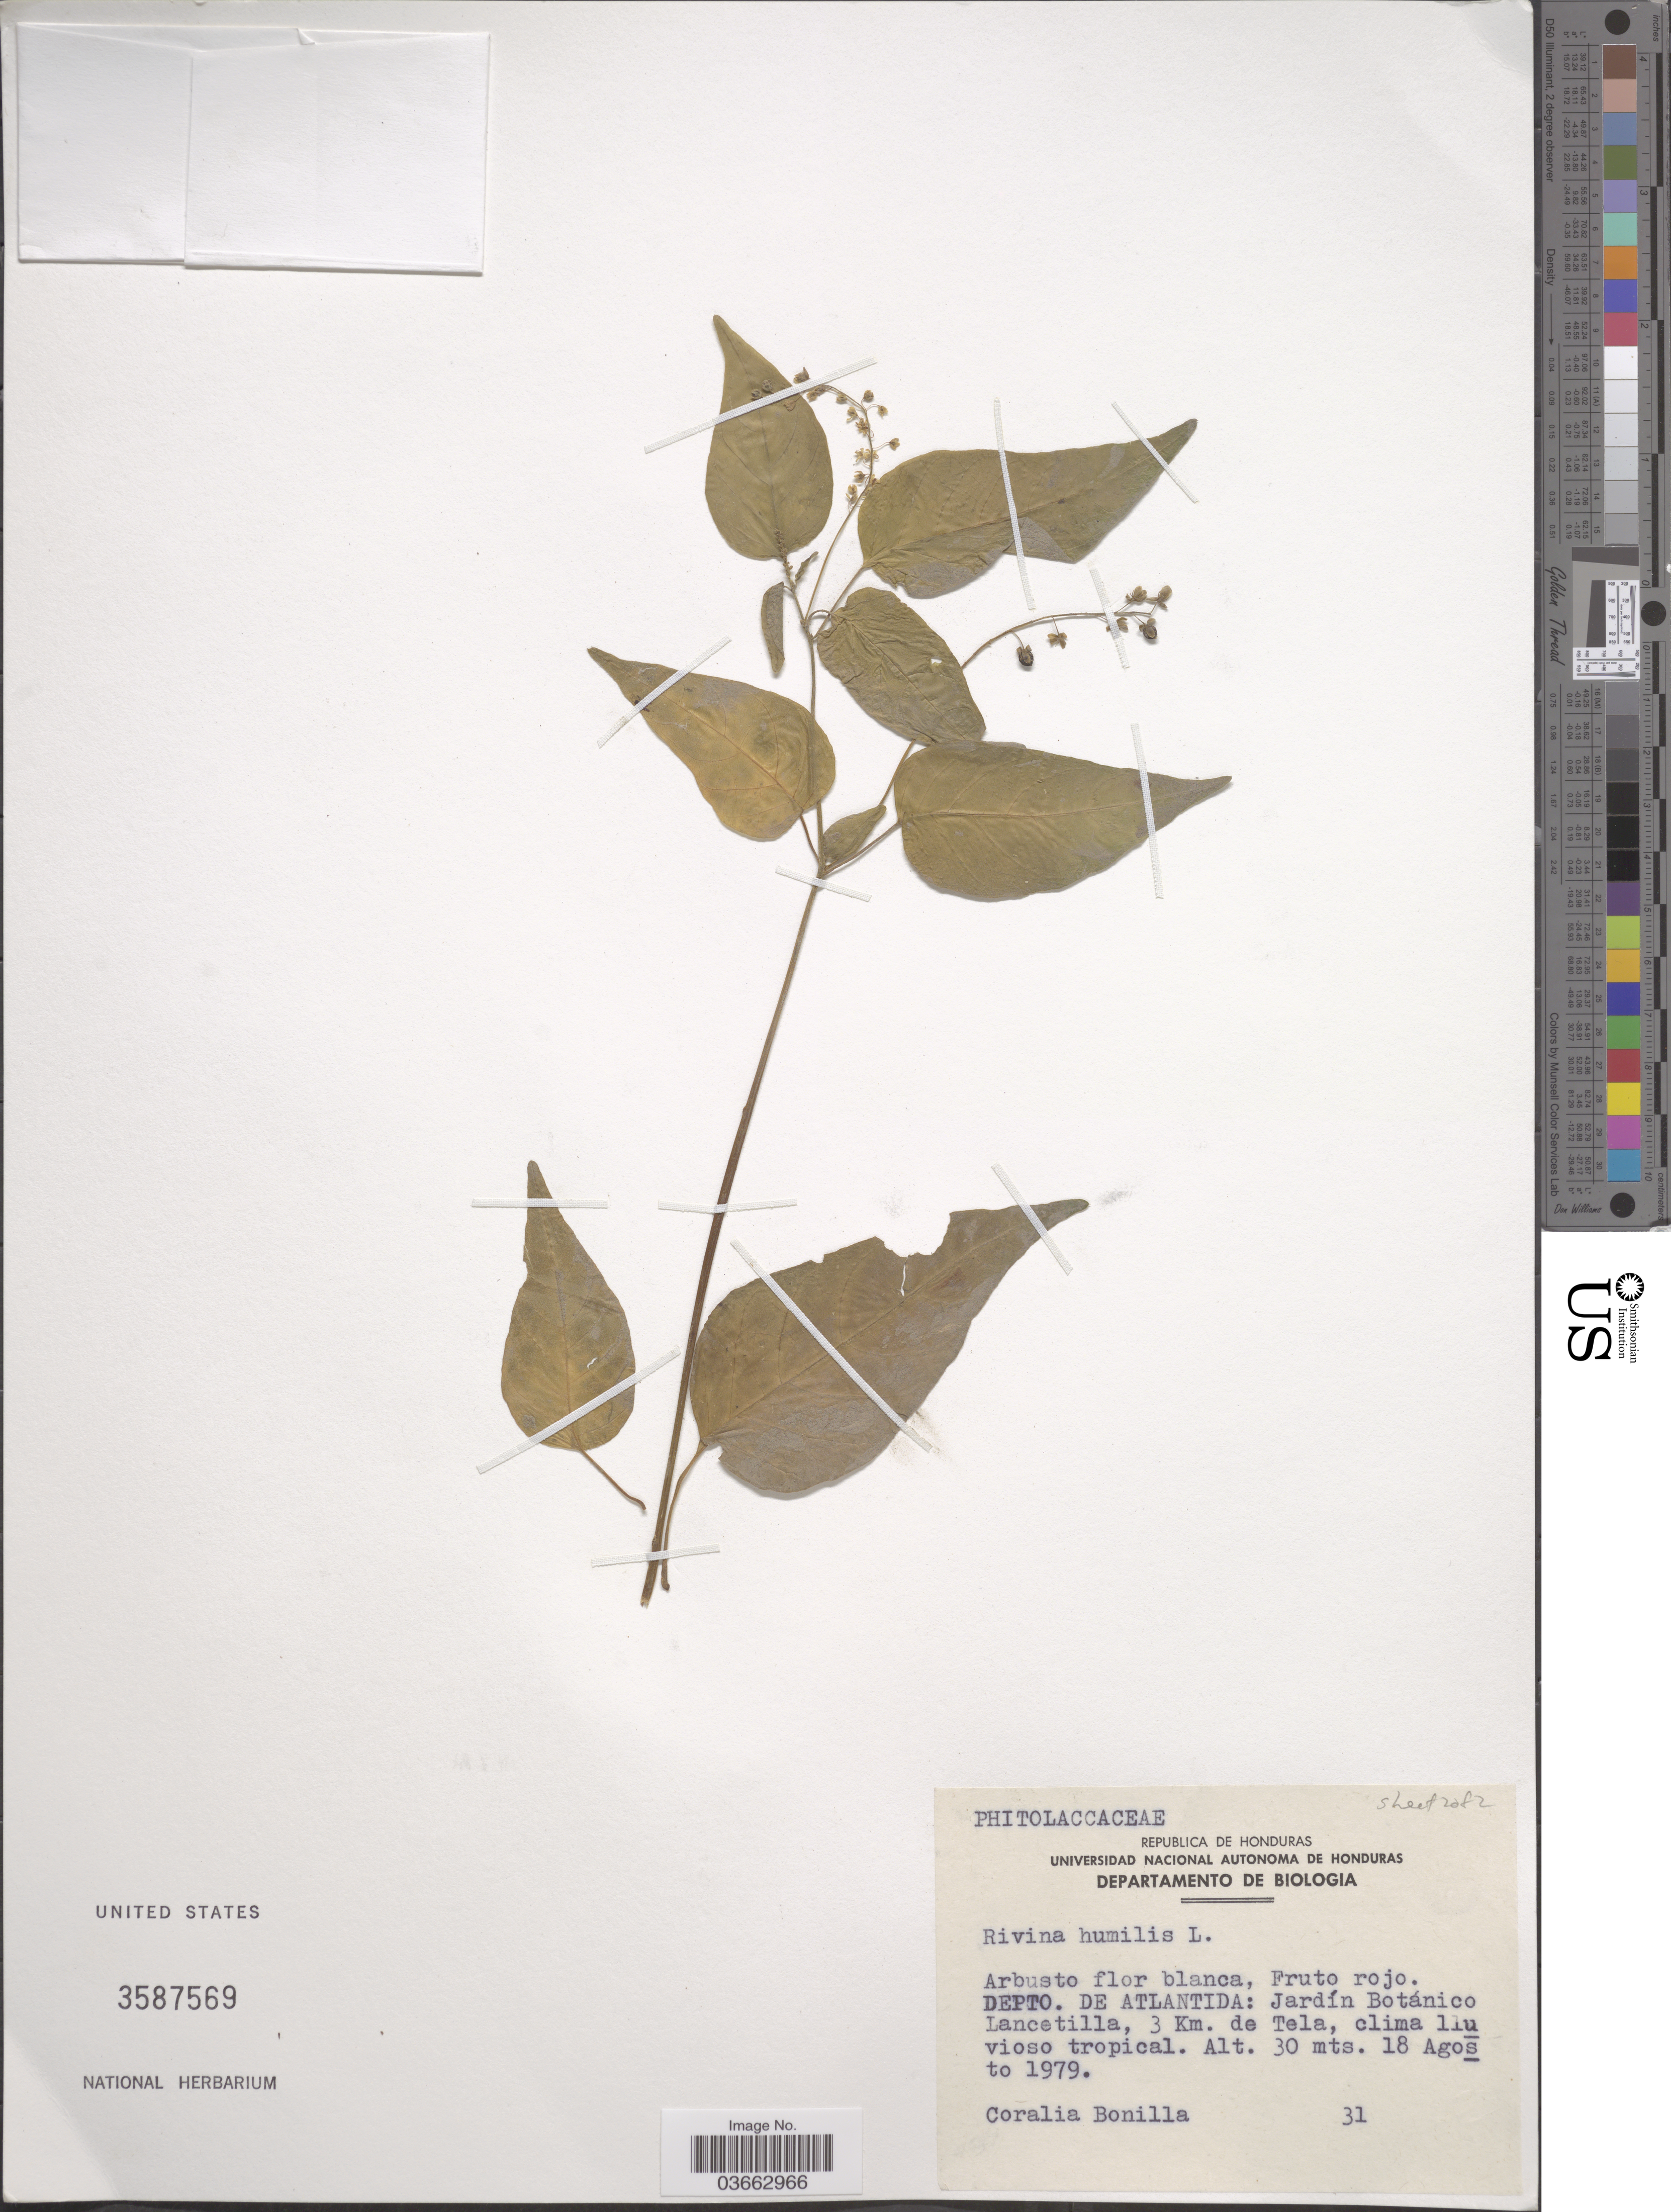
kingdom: Plantae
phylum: Tracheophyta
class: Magnoliopsida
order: Caryophyllales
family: Phytolaccaceae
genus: Rivina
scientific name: Rivina humilis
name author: L.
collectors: C. Bonilla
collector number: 31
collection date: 1979-08-18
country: Honduras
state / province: Atlántida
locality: Depto. de Atlantida: Jardín Botánico Lancetilla, 3 Km. de Tela.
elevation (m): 30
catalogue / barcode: US 3587569